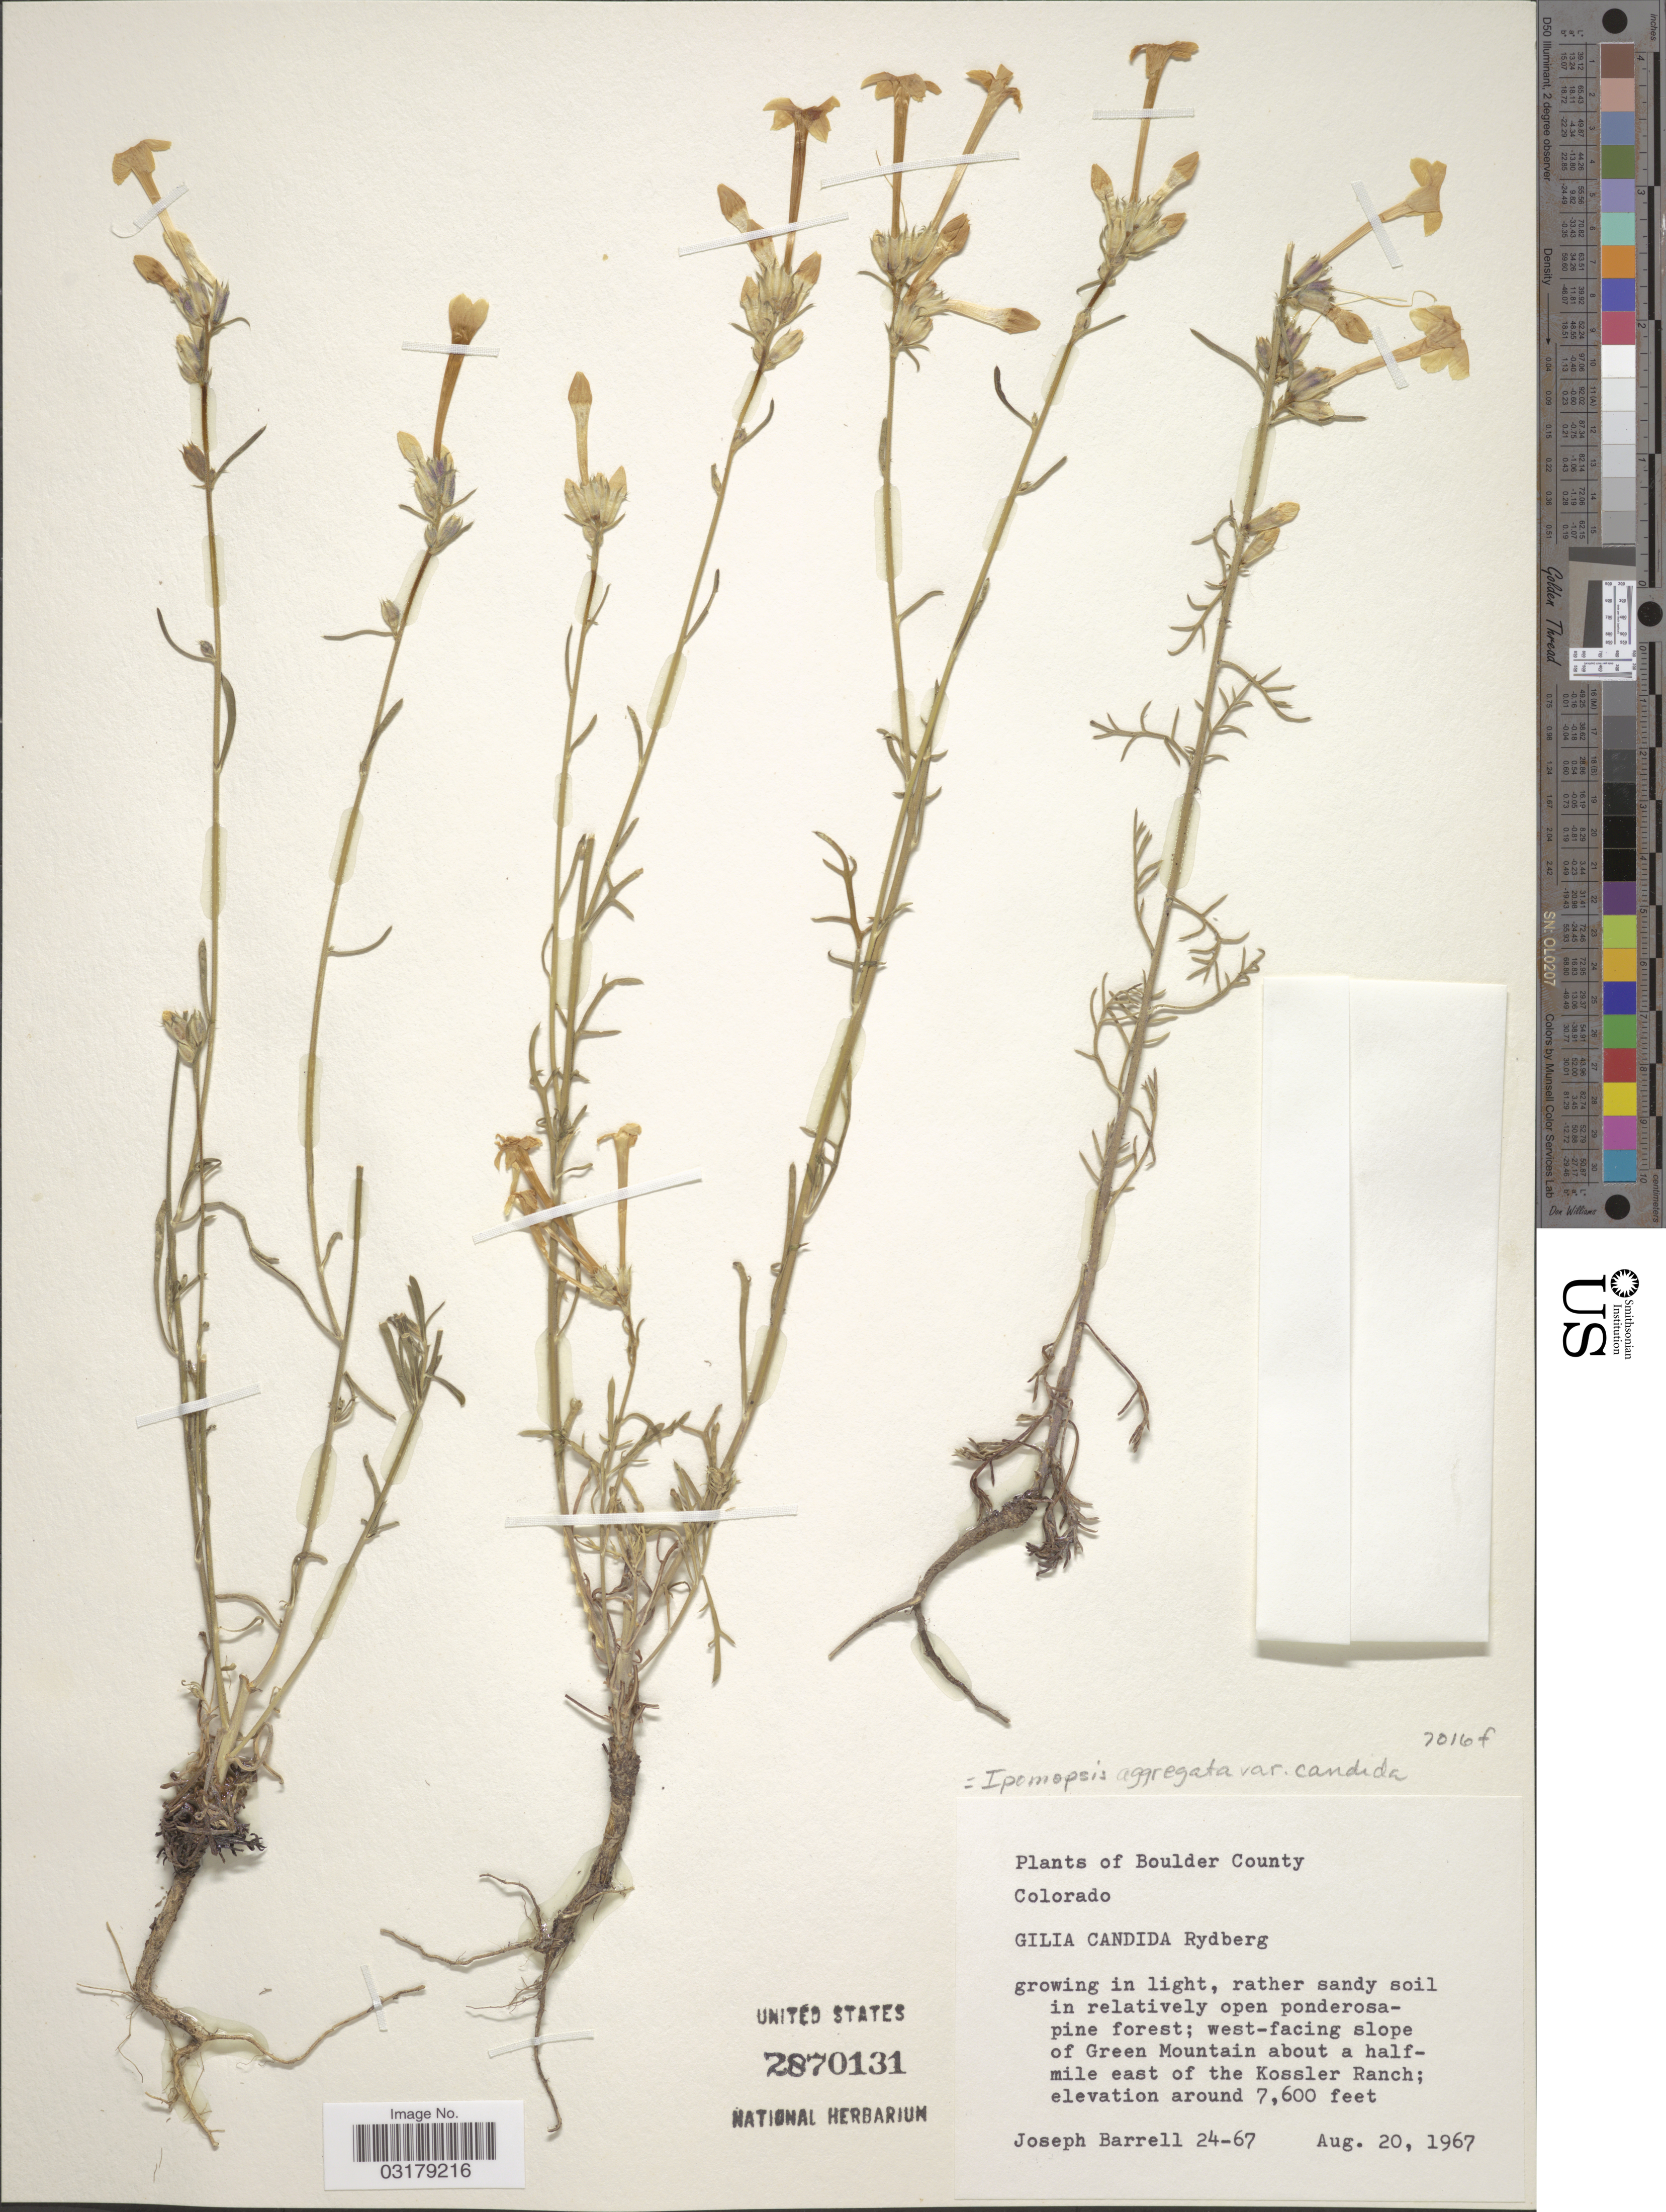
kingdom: Plantae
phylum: Tracheophyta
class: Magnoliopsida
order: Ericales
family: Polemoniaceae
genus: Ipomopsis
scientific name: Ipomopsis aggregata subsp. candida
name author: (Rydb.) V.E. Grant & A.D. Grant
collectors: J. Barrell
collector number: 24-67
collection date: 1967-08-20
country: United States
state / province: Colorado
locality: Boulder County. West-facing slope of Green Mountain about a half-mile east of the Kossler Ranch.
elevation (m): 2316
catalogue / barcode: US 2870131